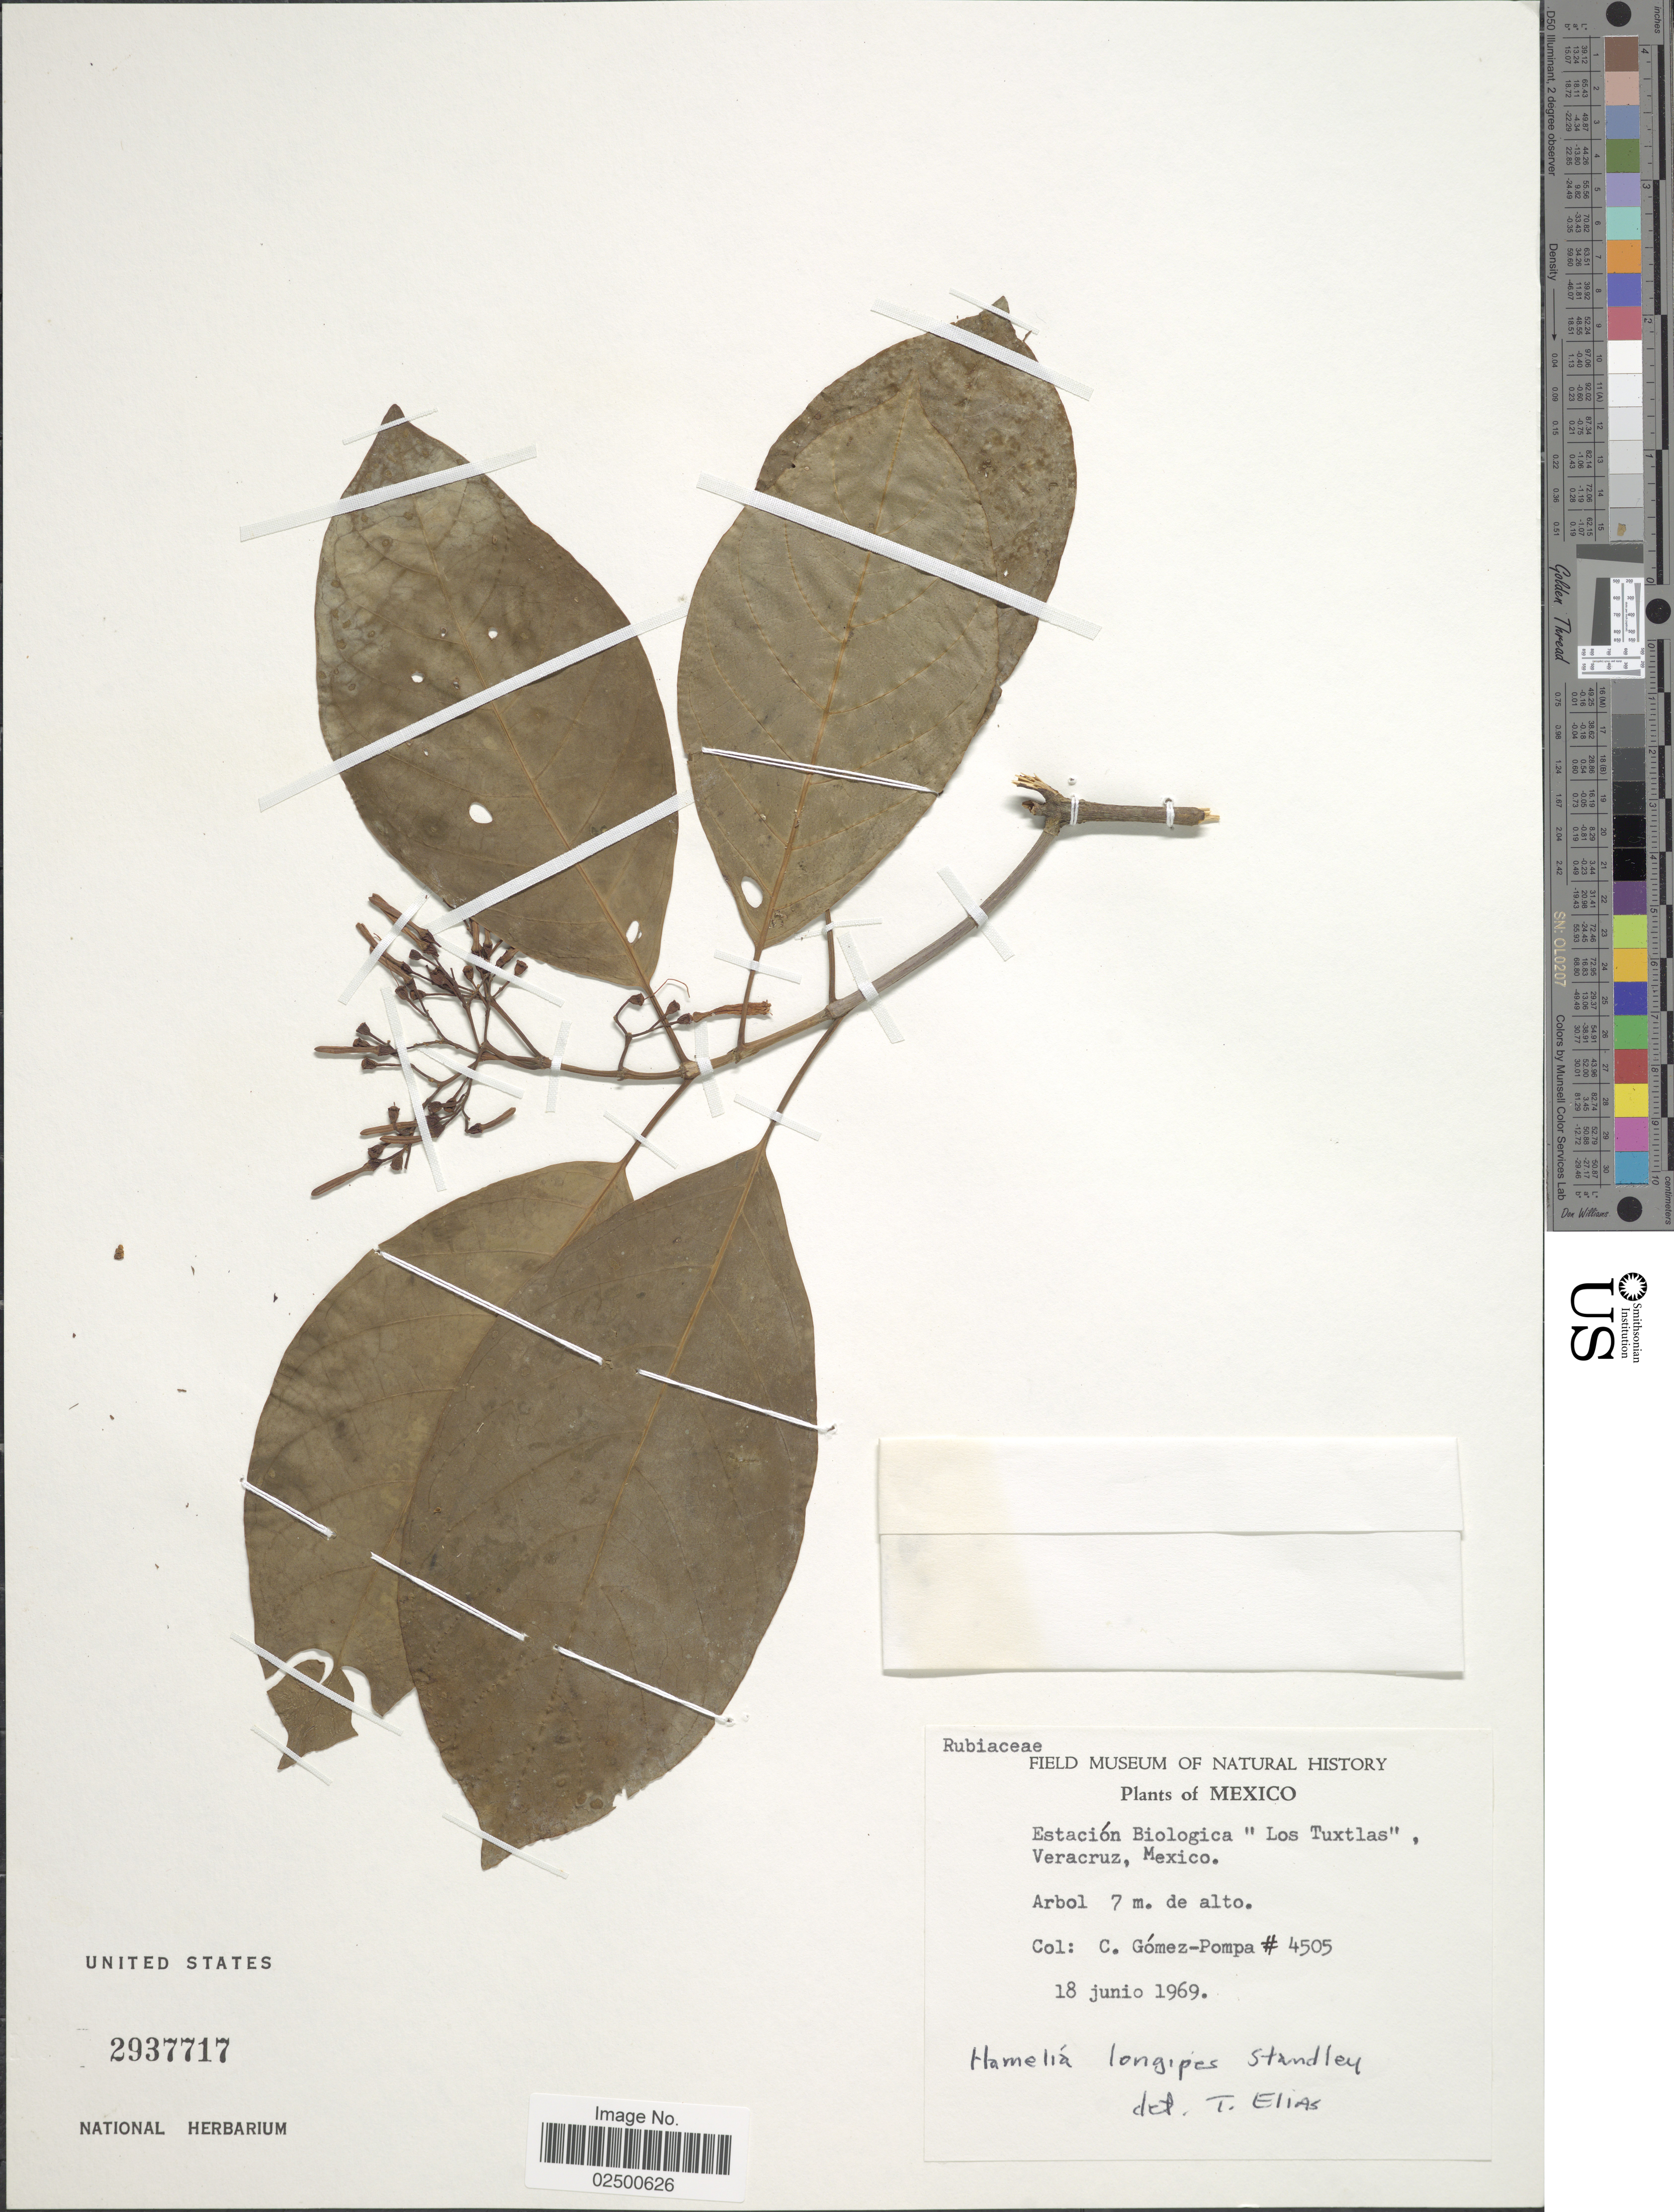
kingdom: Plantae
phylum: Tracheophyta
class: Magnoliopsida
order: Gentianales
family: Rubiaceae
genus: Hamelia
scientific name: Hamelia longipes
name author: Standl.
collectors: C. Gómez Pompa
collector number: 4505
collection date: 1969-06-18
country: Mexico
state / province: Veracruz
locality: Estacion Biologica "Los Tuxtlas", Veracruz.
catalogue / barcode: US 2937717